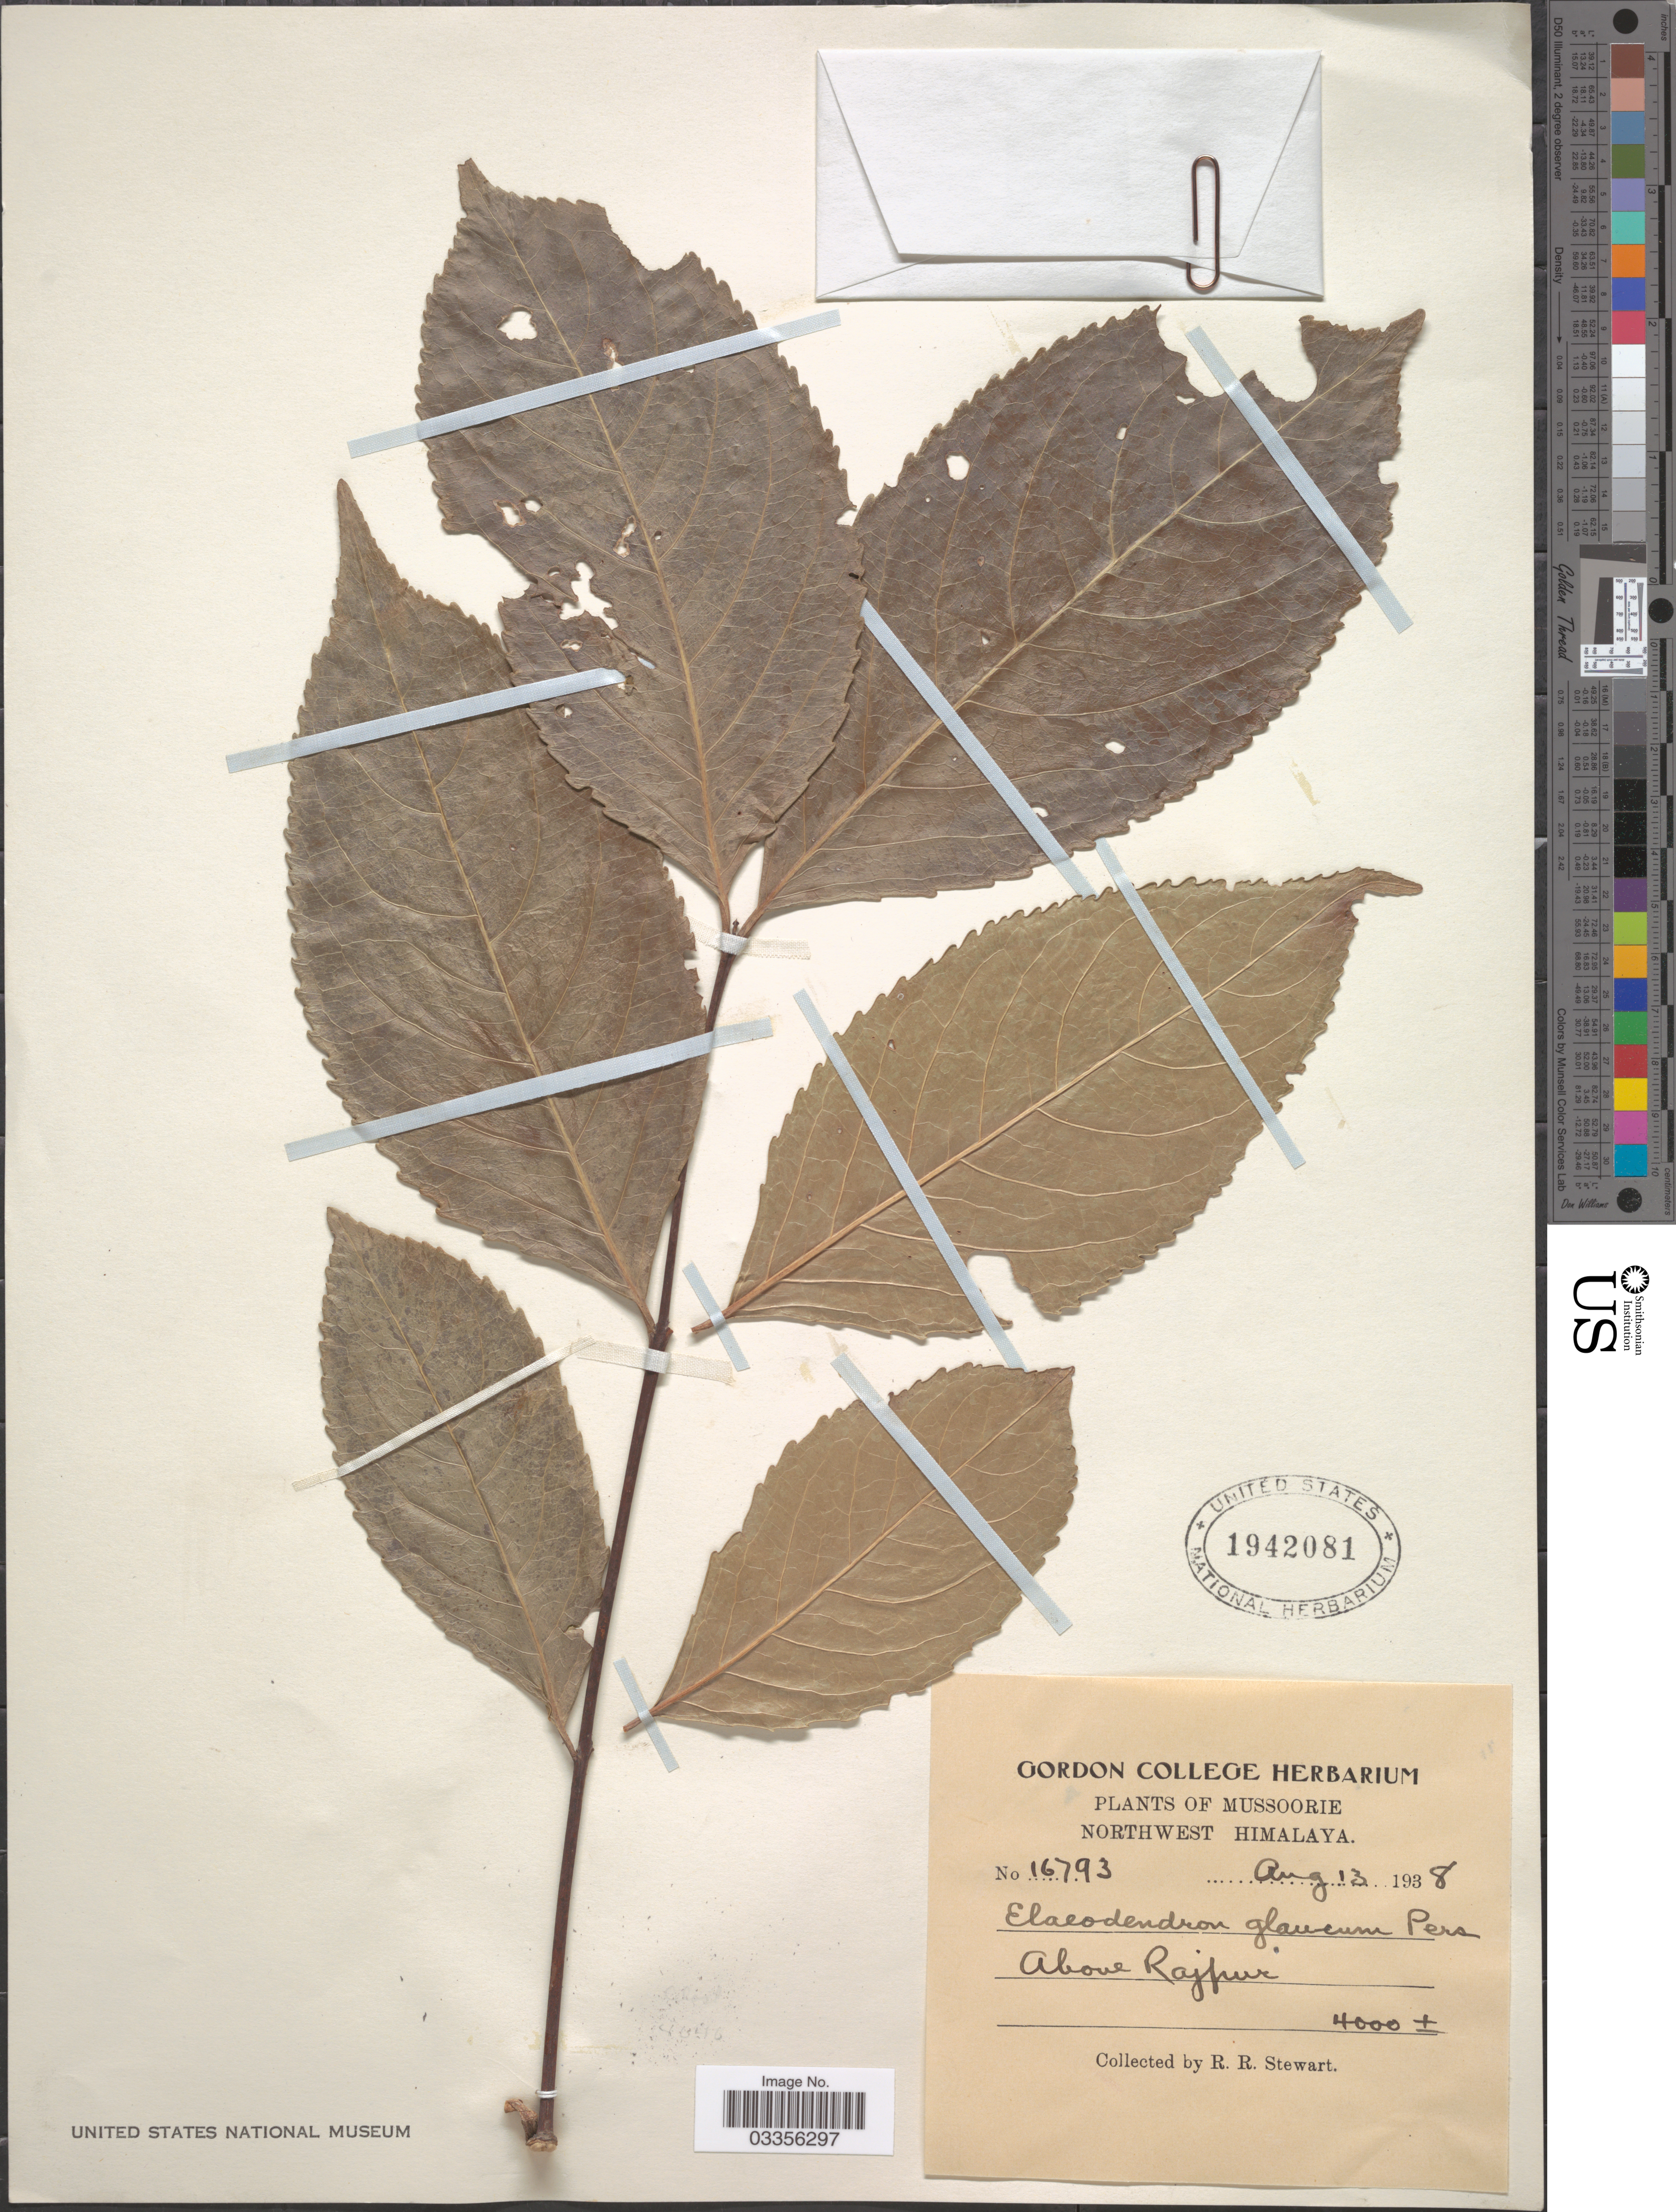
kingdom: Plantae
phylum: Tracheophyta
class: Magnoliopsida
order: Celastrales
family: Celastraceae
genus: Elaeodendron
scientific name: Elaeodendron glaucum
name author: (Rottb.) Pers.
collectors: R. Stewart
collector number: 16793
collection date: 1938-08-13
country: India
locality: Mussoorie. Northwest Himalaya. Above Rajpur.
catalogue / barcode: US 1942081